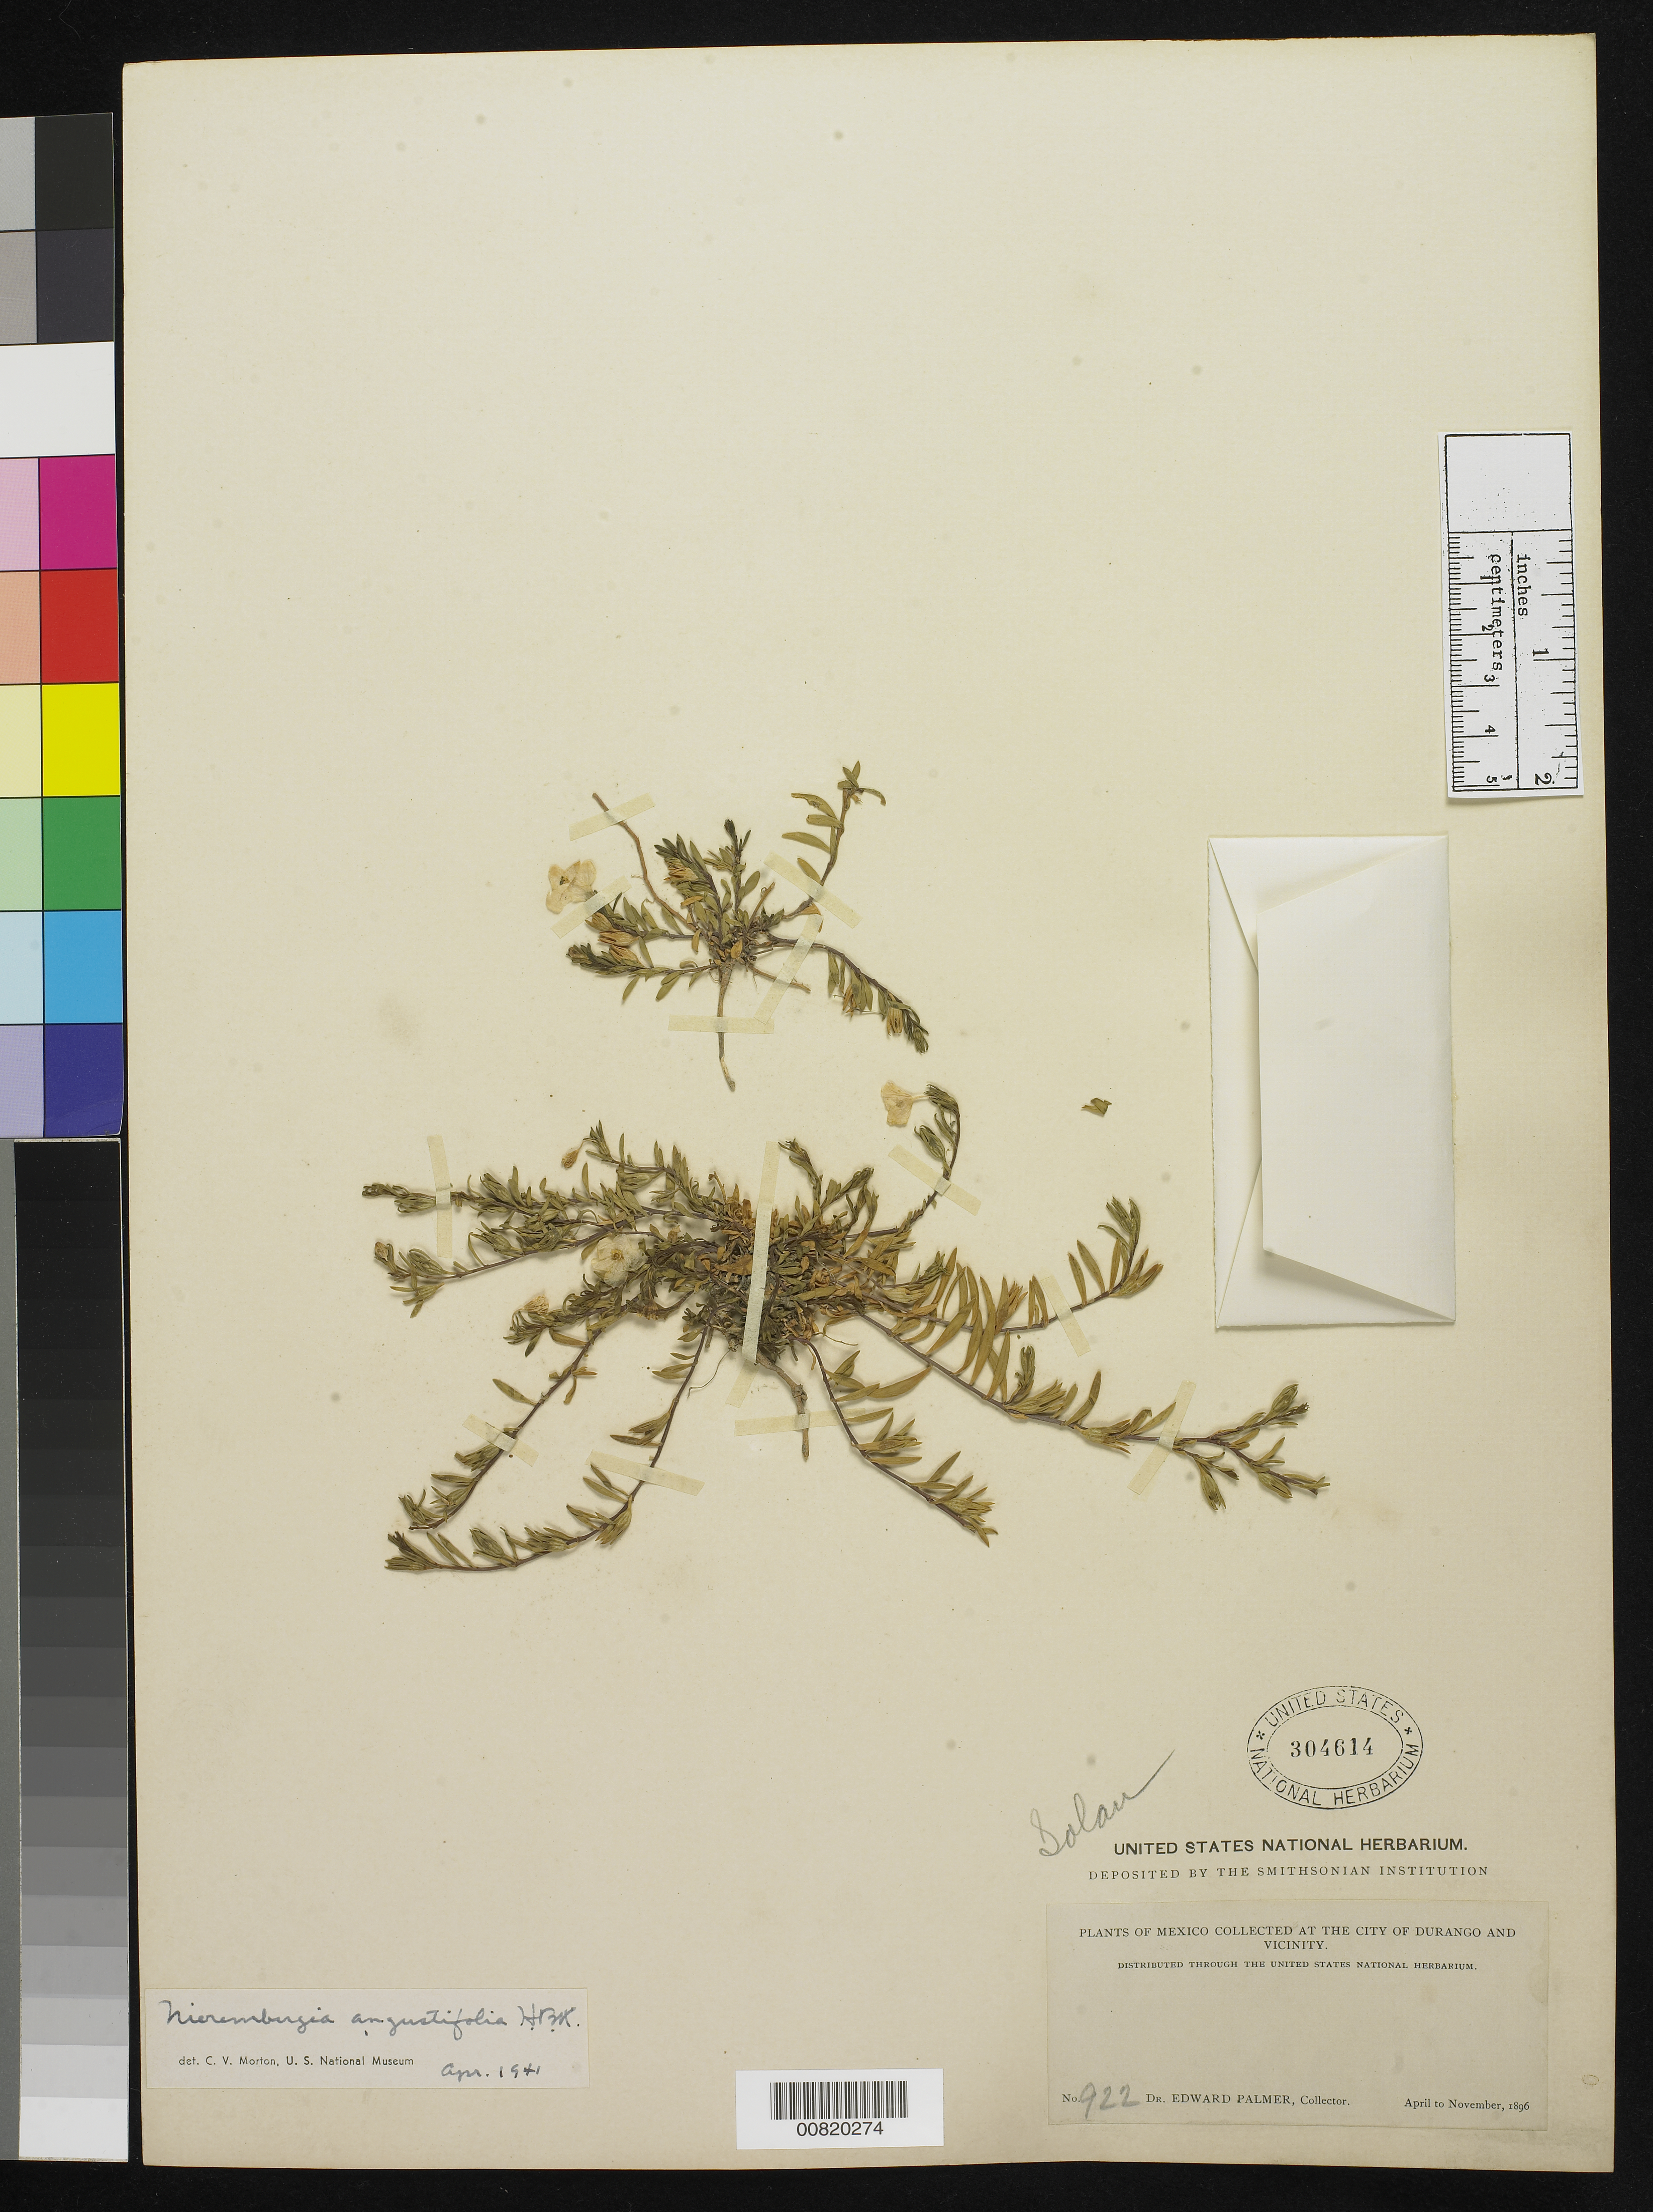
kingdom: Plantae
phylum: Tracheophyta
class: Magnoliopsida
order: Solanales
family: Solanaceae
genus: Nierembergia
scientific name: Nierembergia angustifolia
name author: Kunth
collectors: E. Palmer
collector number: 922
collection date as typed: Apr 1896 to -- Nov 1896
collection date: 1896-04/1896-11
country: Mexico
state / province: Durango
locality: City of Durango and vicinity.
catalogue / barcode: US 304614